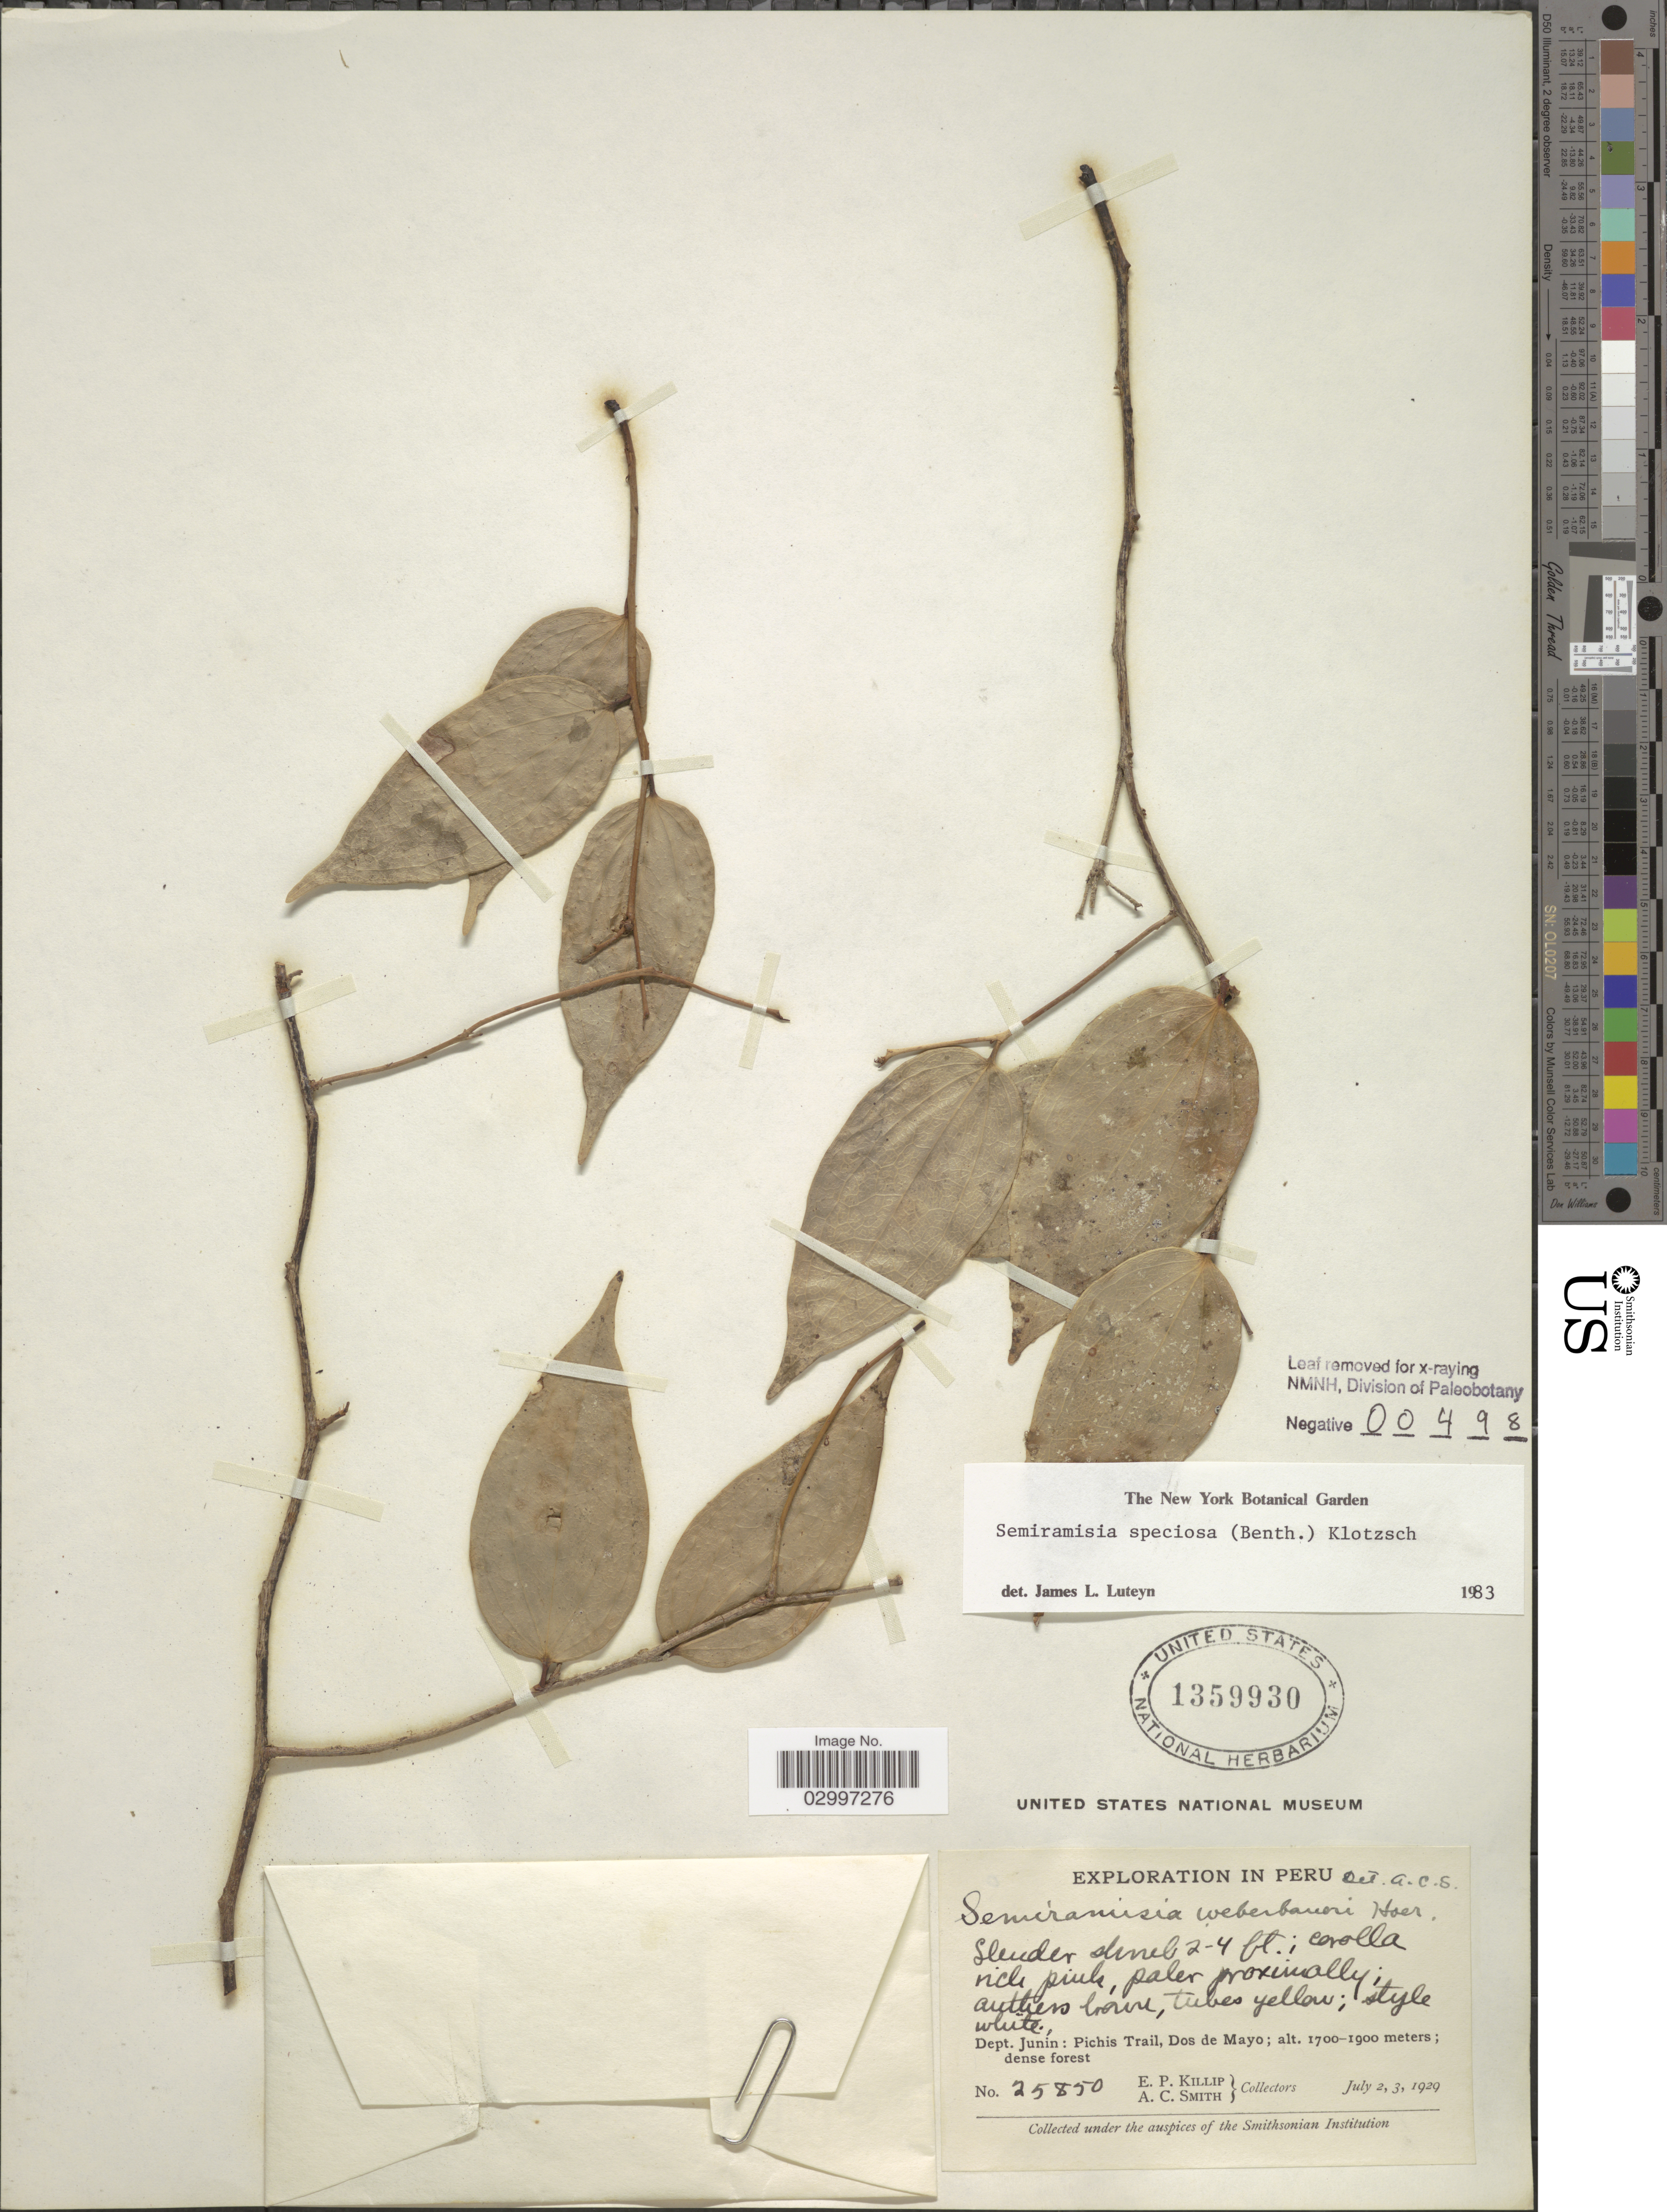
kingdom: Plantae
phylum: Tracheophyta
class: Magnoliopsida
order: Ericales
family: Ericaceae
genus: Semiramisia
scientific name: Semiramisia speciosa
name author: (Benth.) Klotzsch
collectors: E. P. Killip & A. C. Smith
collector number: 25850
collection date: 1929-07-02/1929-07-03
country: Peru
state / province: Junín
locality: Dept. Junín: Pichis Trail, Dos de Mayo.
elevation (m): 1700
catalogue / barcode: US 1359930